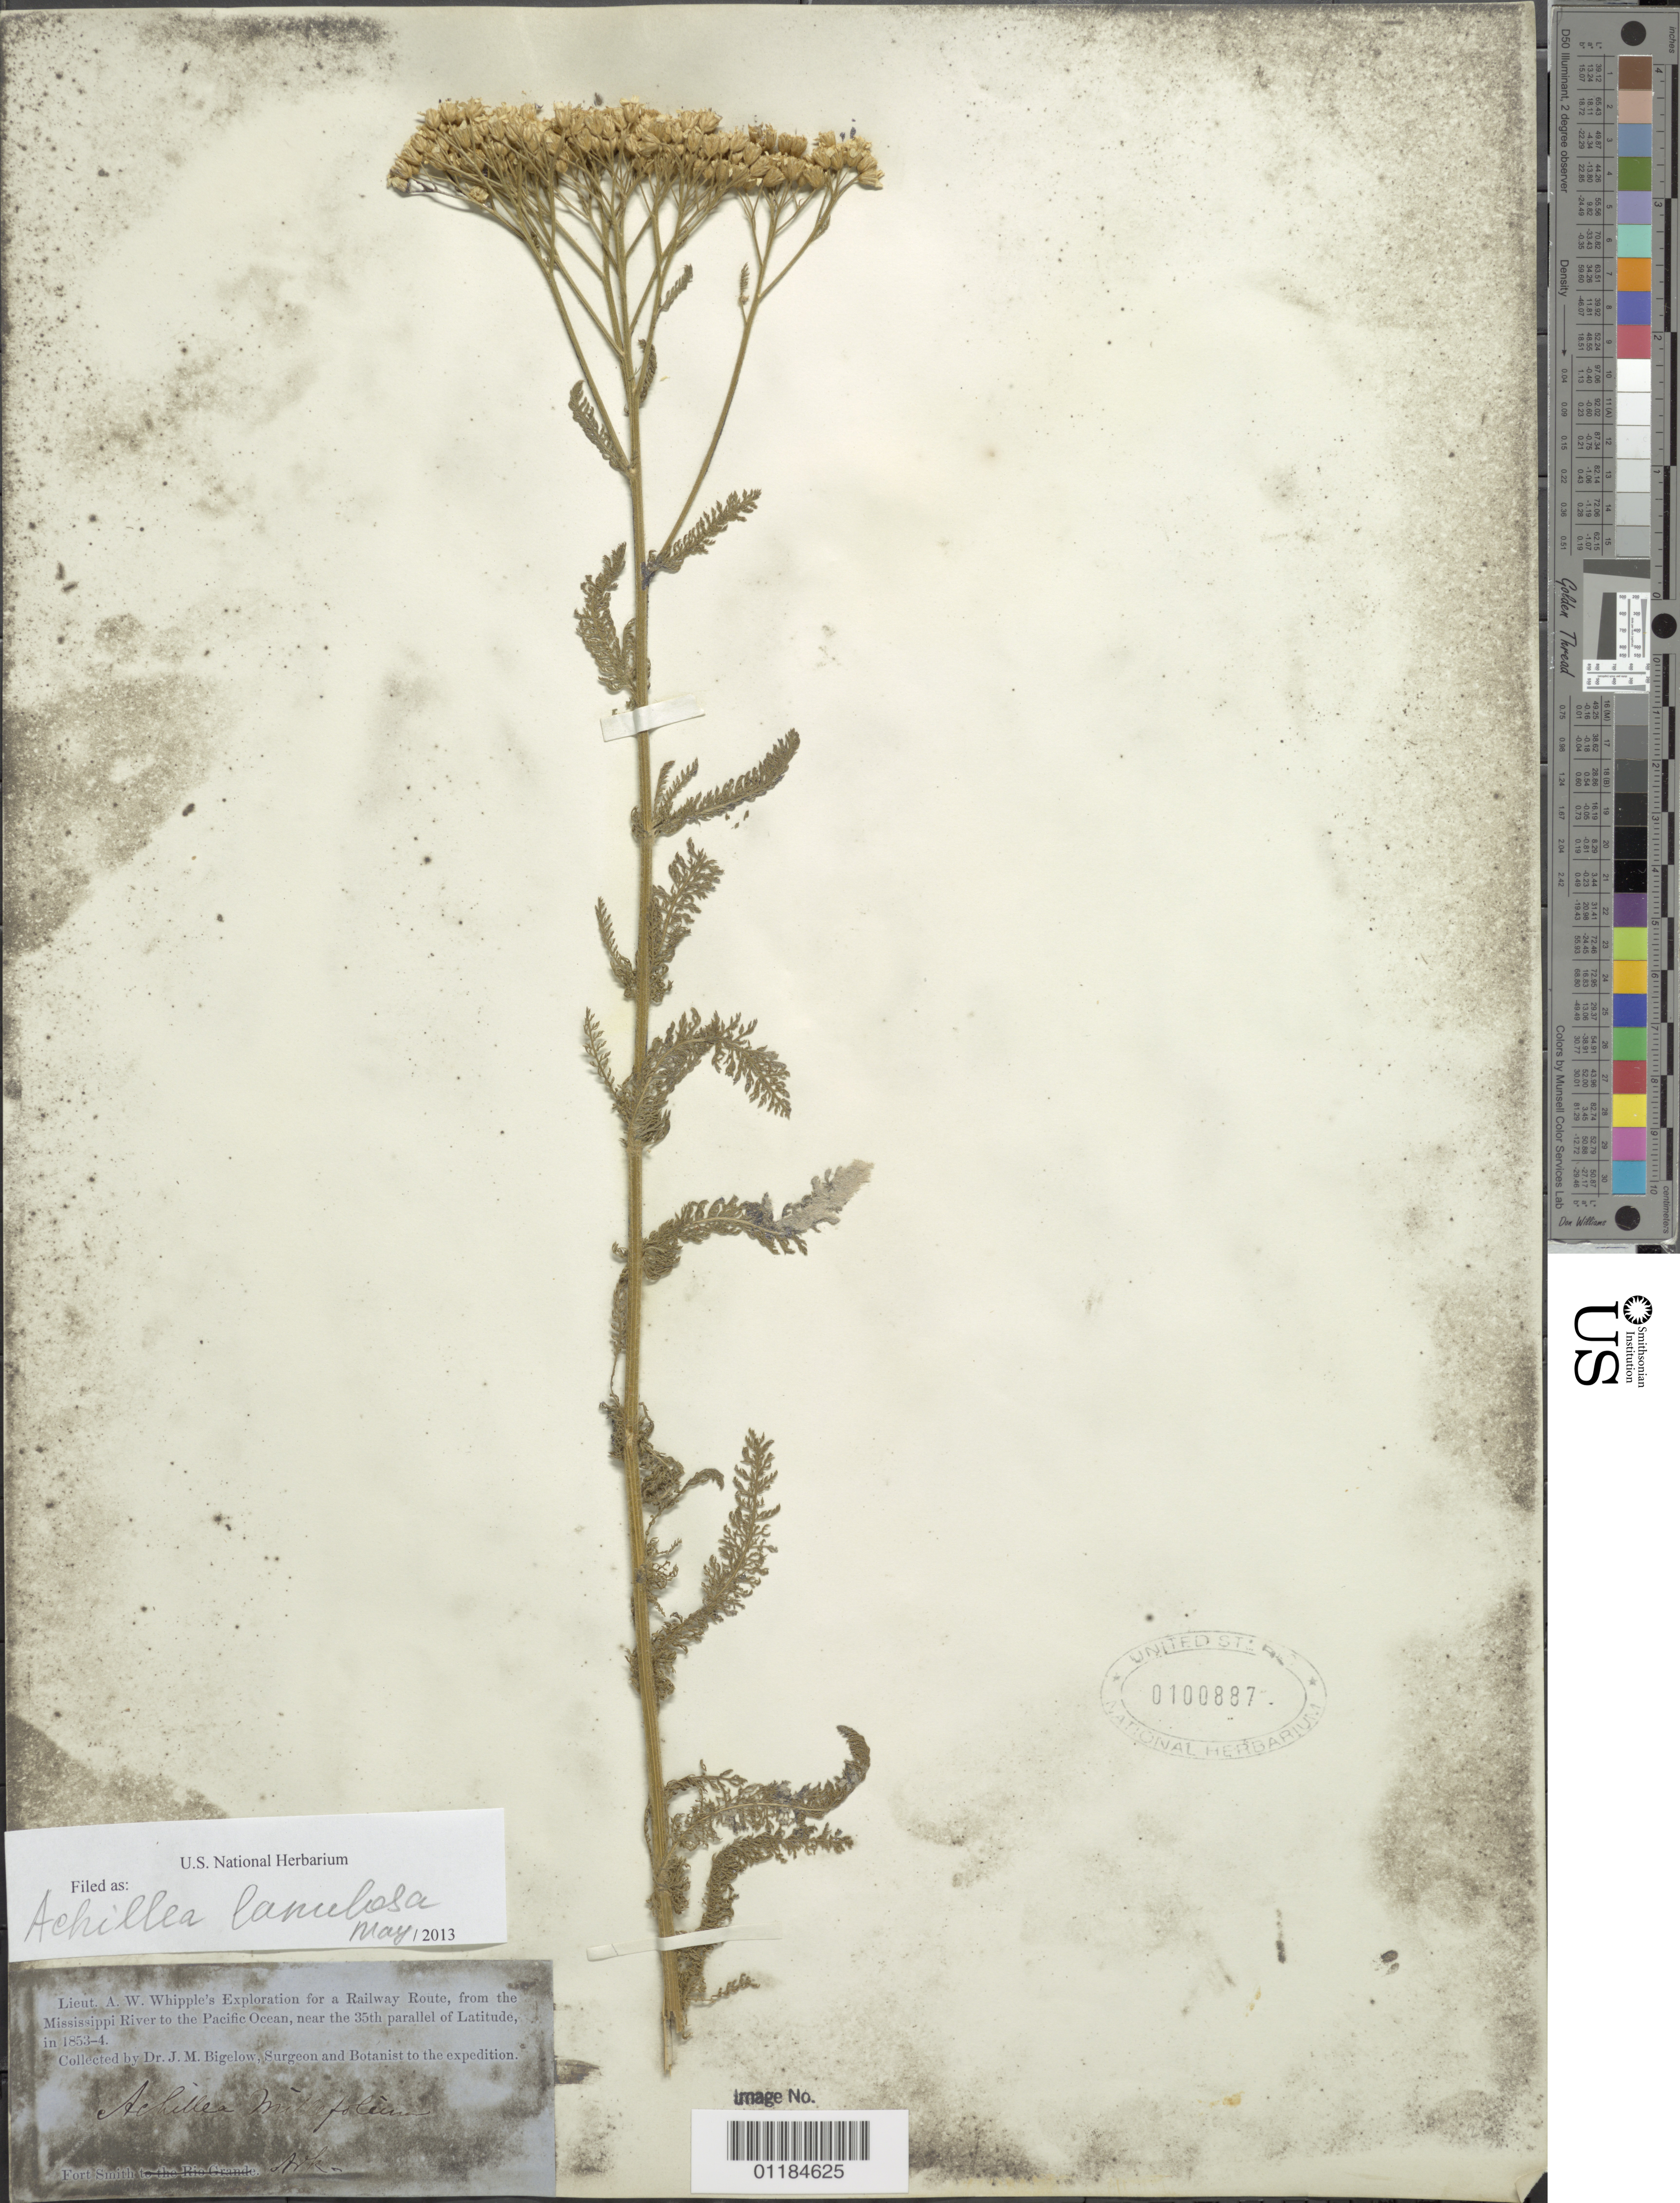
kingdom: Plantae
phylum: Tracheophyta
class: Magnoliopsida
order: Asterales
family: Asteraceae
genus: Achillea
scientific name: Achillea lanulosa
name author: Nutt.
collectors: J. M. Bigelow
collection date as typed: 1853 to -- --- 1854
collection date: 1853/1854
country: United States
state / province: Arkansas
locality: Fort Smith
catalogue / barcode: US 100887